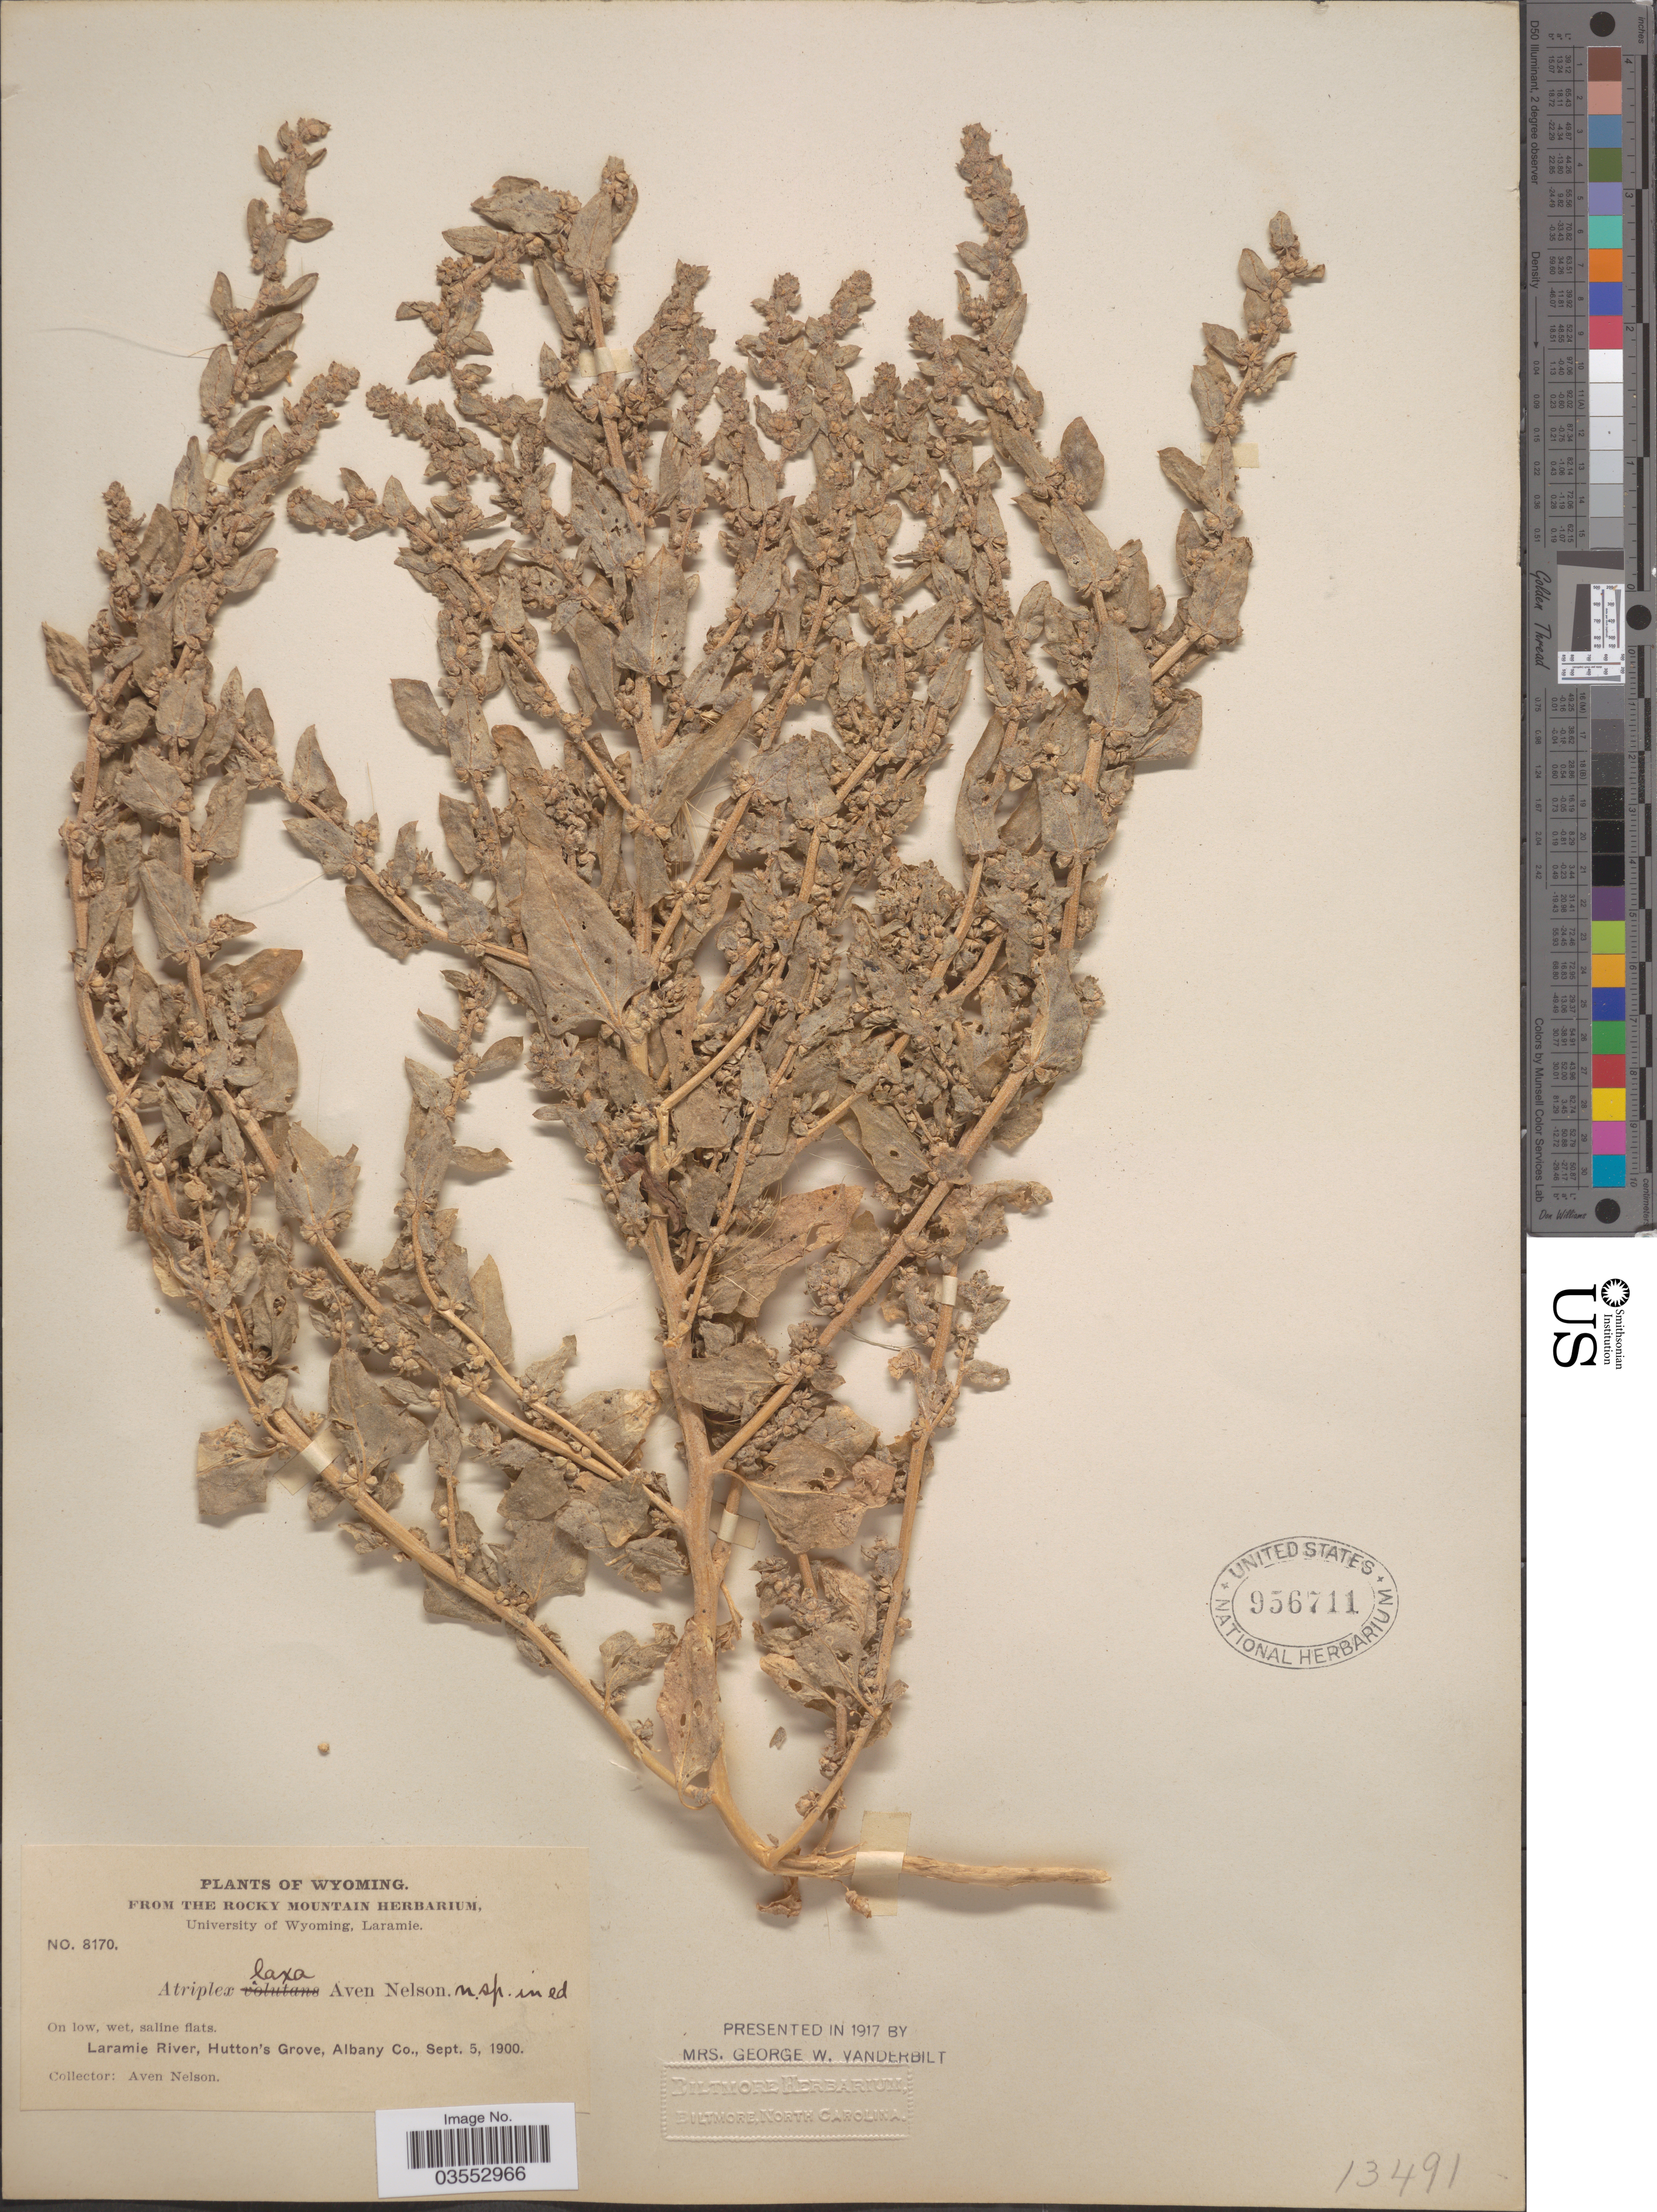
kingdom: Plantae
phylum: Tracheophyta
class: Magnoliopsida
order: Caryophyllales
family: Amaranthaceae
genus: Atriplex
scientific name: Atriplex truncata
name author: (Torr. ex S. Watson) A. Gray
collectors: A. Nelson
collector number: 8170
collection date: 1900-09-05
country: United States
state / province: Wyoming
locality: Laramie River, Hutton's Grove, Albany Co.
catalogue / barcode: US 956711